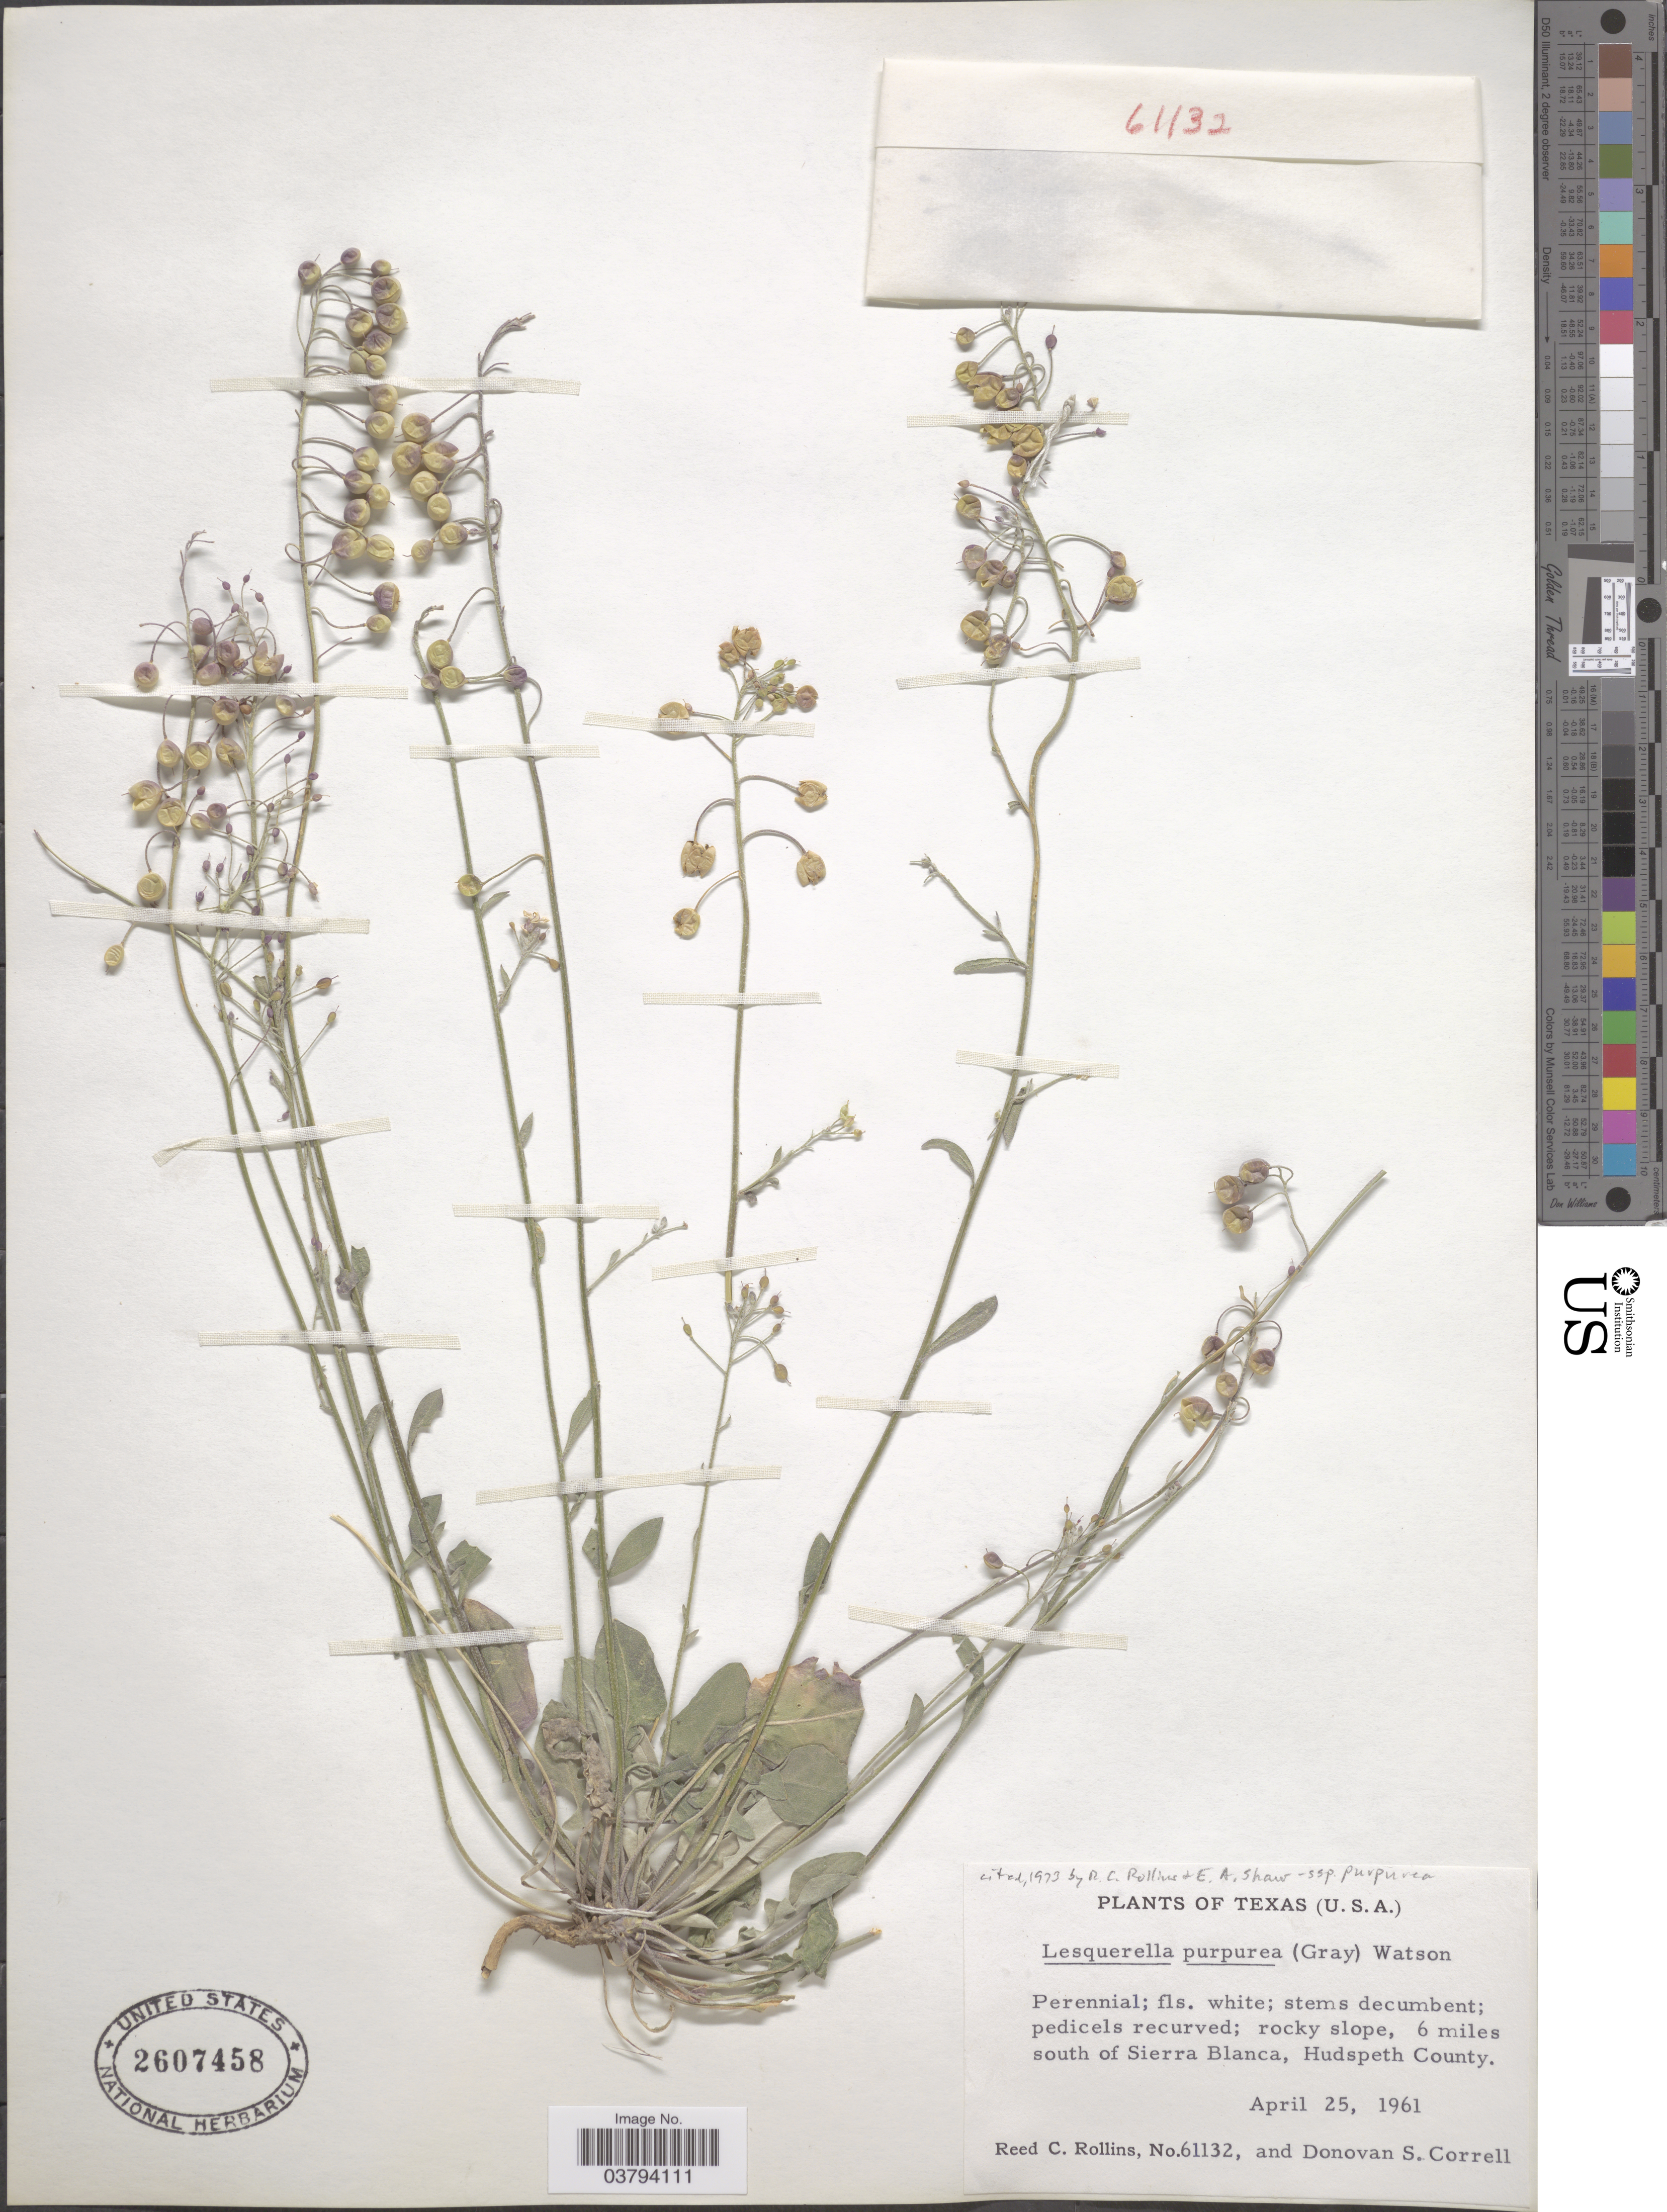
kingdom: Plantae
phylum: Tracheophyta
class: Magnoliopsida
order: Brassicales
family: Brassicaceae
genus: Lesquerella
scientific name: Lesquerella purpurea subsp. purpurea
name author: (A. Gray) S. Watson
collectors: R. C. Rollins & D. S. Correll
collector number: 61132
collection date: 1961-04-25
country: United States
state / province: Texas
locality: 6 miles south of Sierra Blanca, Hudspeth County.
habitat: rocky slope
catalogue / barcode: US 2607458